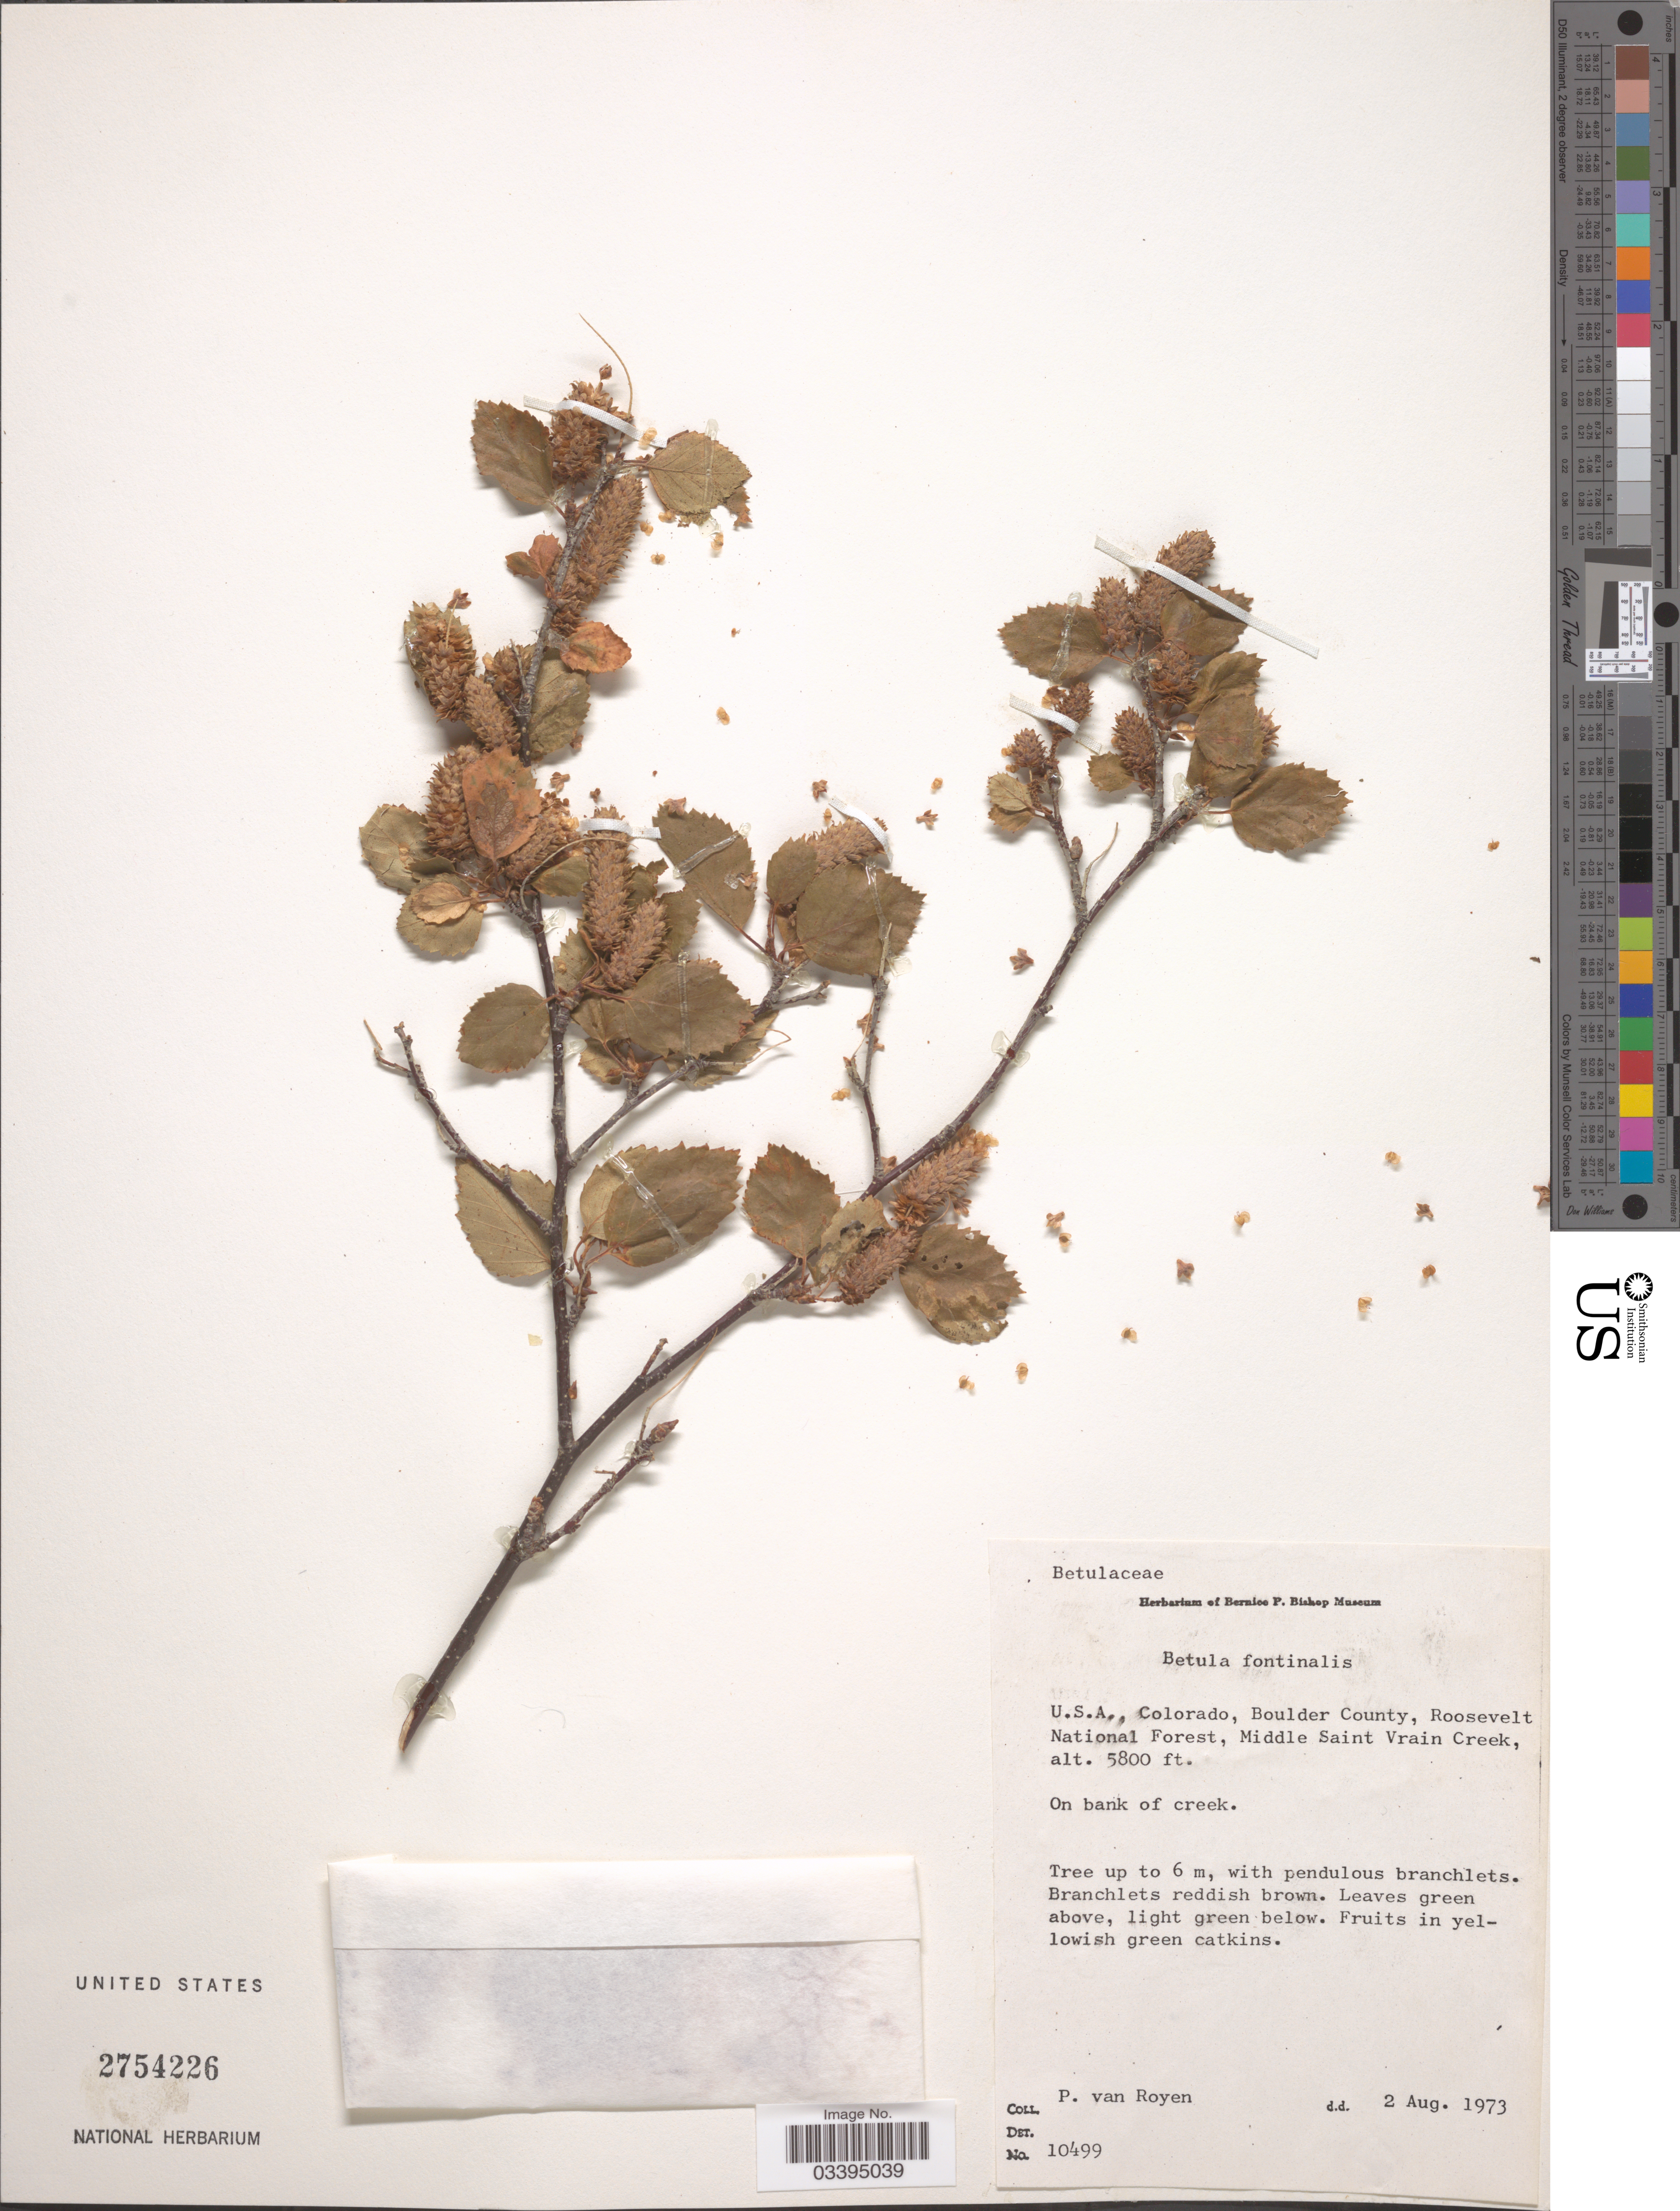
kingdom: Plantae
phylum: Tracheophyta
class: Magnoliopsida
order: Fagales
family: Betulaceae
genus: Betula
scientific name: Betula fontinalis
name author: Sarg.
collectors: P. van Royen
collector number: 10499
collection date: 1973-08-02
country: United States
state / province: Colorado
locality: Boulder County, Roosevelt National Forest, Middle Saint Vrain Creek. On bank of creek.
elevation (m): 1768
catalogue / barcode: US 2754226